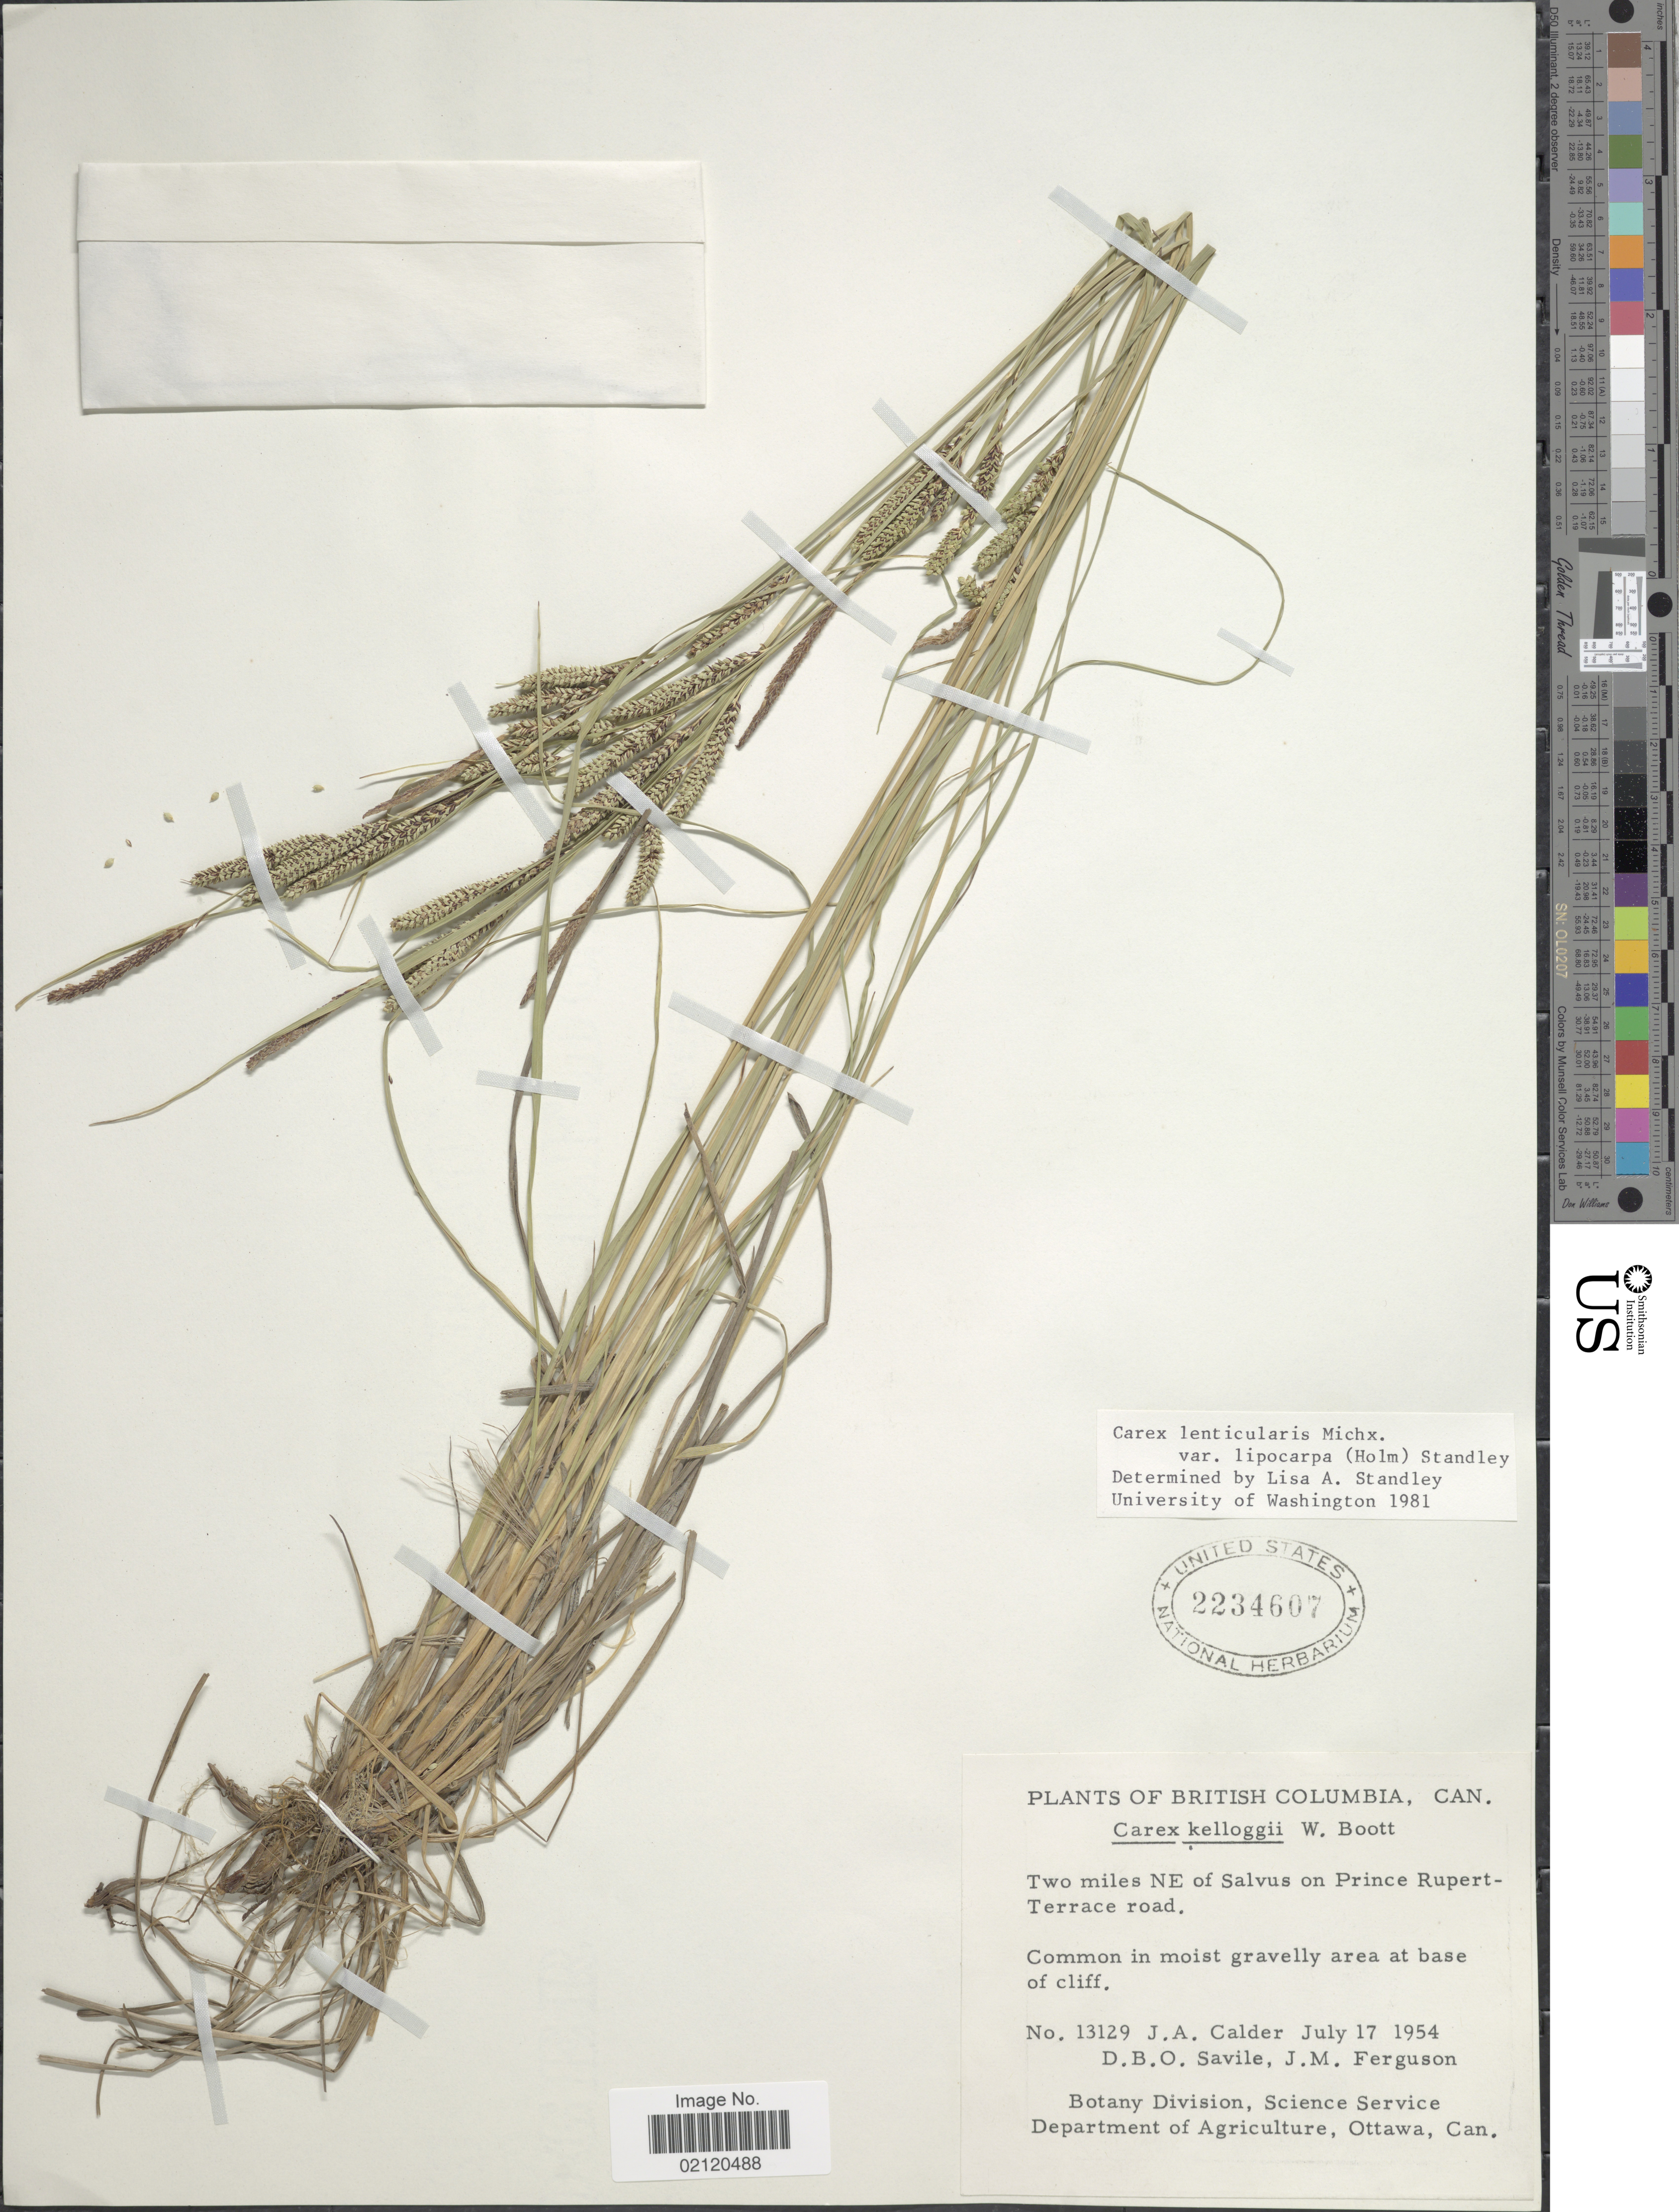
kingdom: Plantae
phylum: Tracheophyta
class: Liliopsida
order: Poales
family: Cyperaceae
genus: Carex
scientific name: Carex kelloggii var. kelloggii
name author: W. Boott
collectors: J. A. Calder, D. Savile & J. M. Ferguson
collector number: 13129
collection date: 1954-07-17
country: Canada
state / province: British Columbia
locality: Two miles NE of Salvus on Prince Rupert-Terrace road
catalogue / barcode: US 2234607